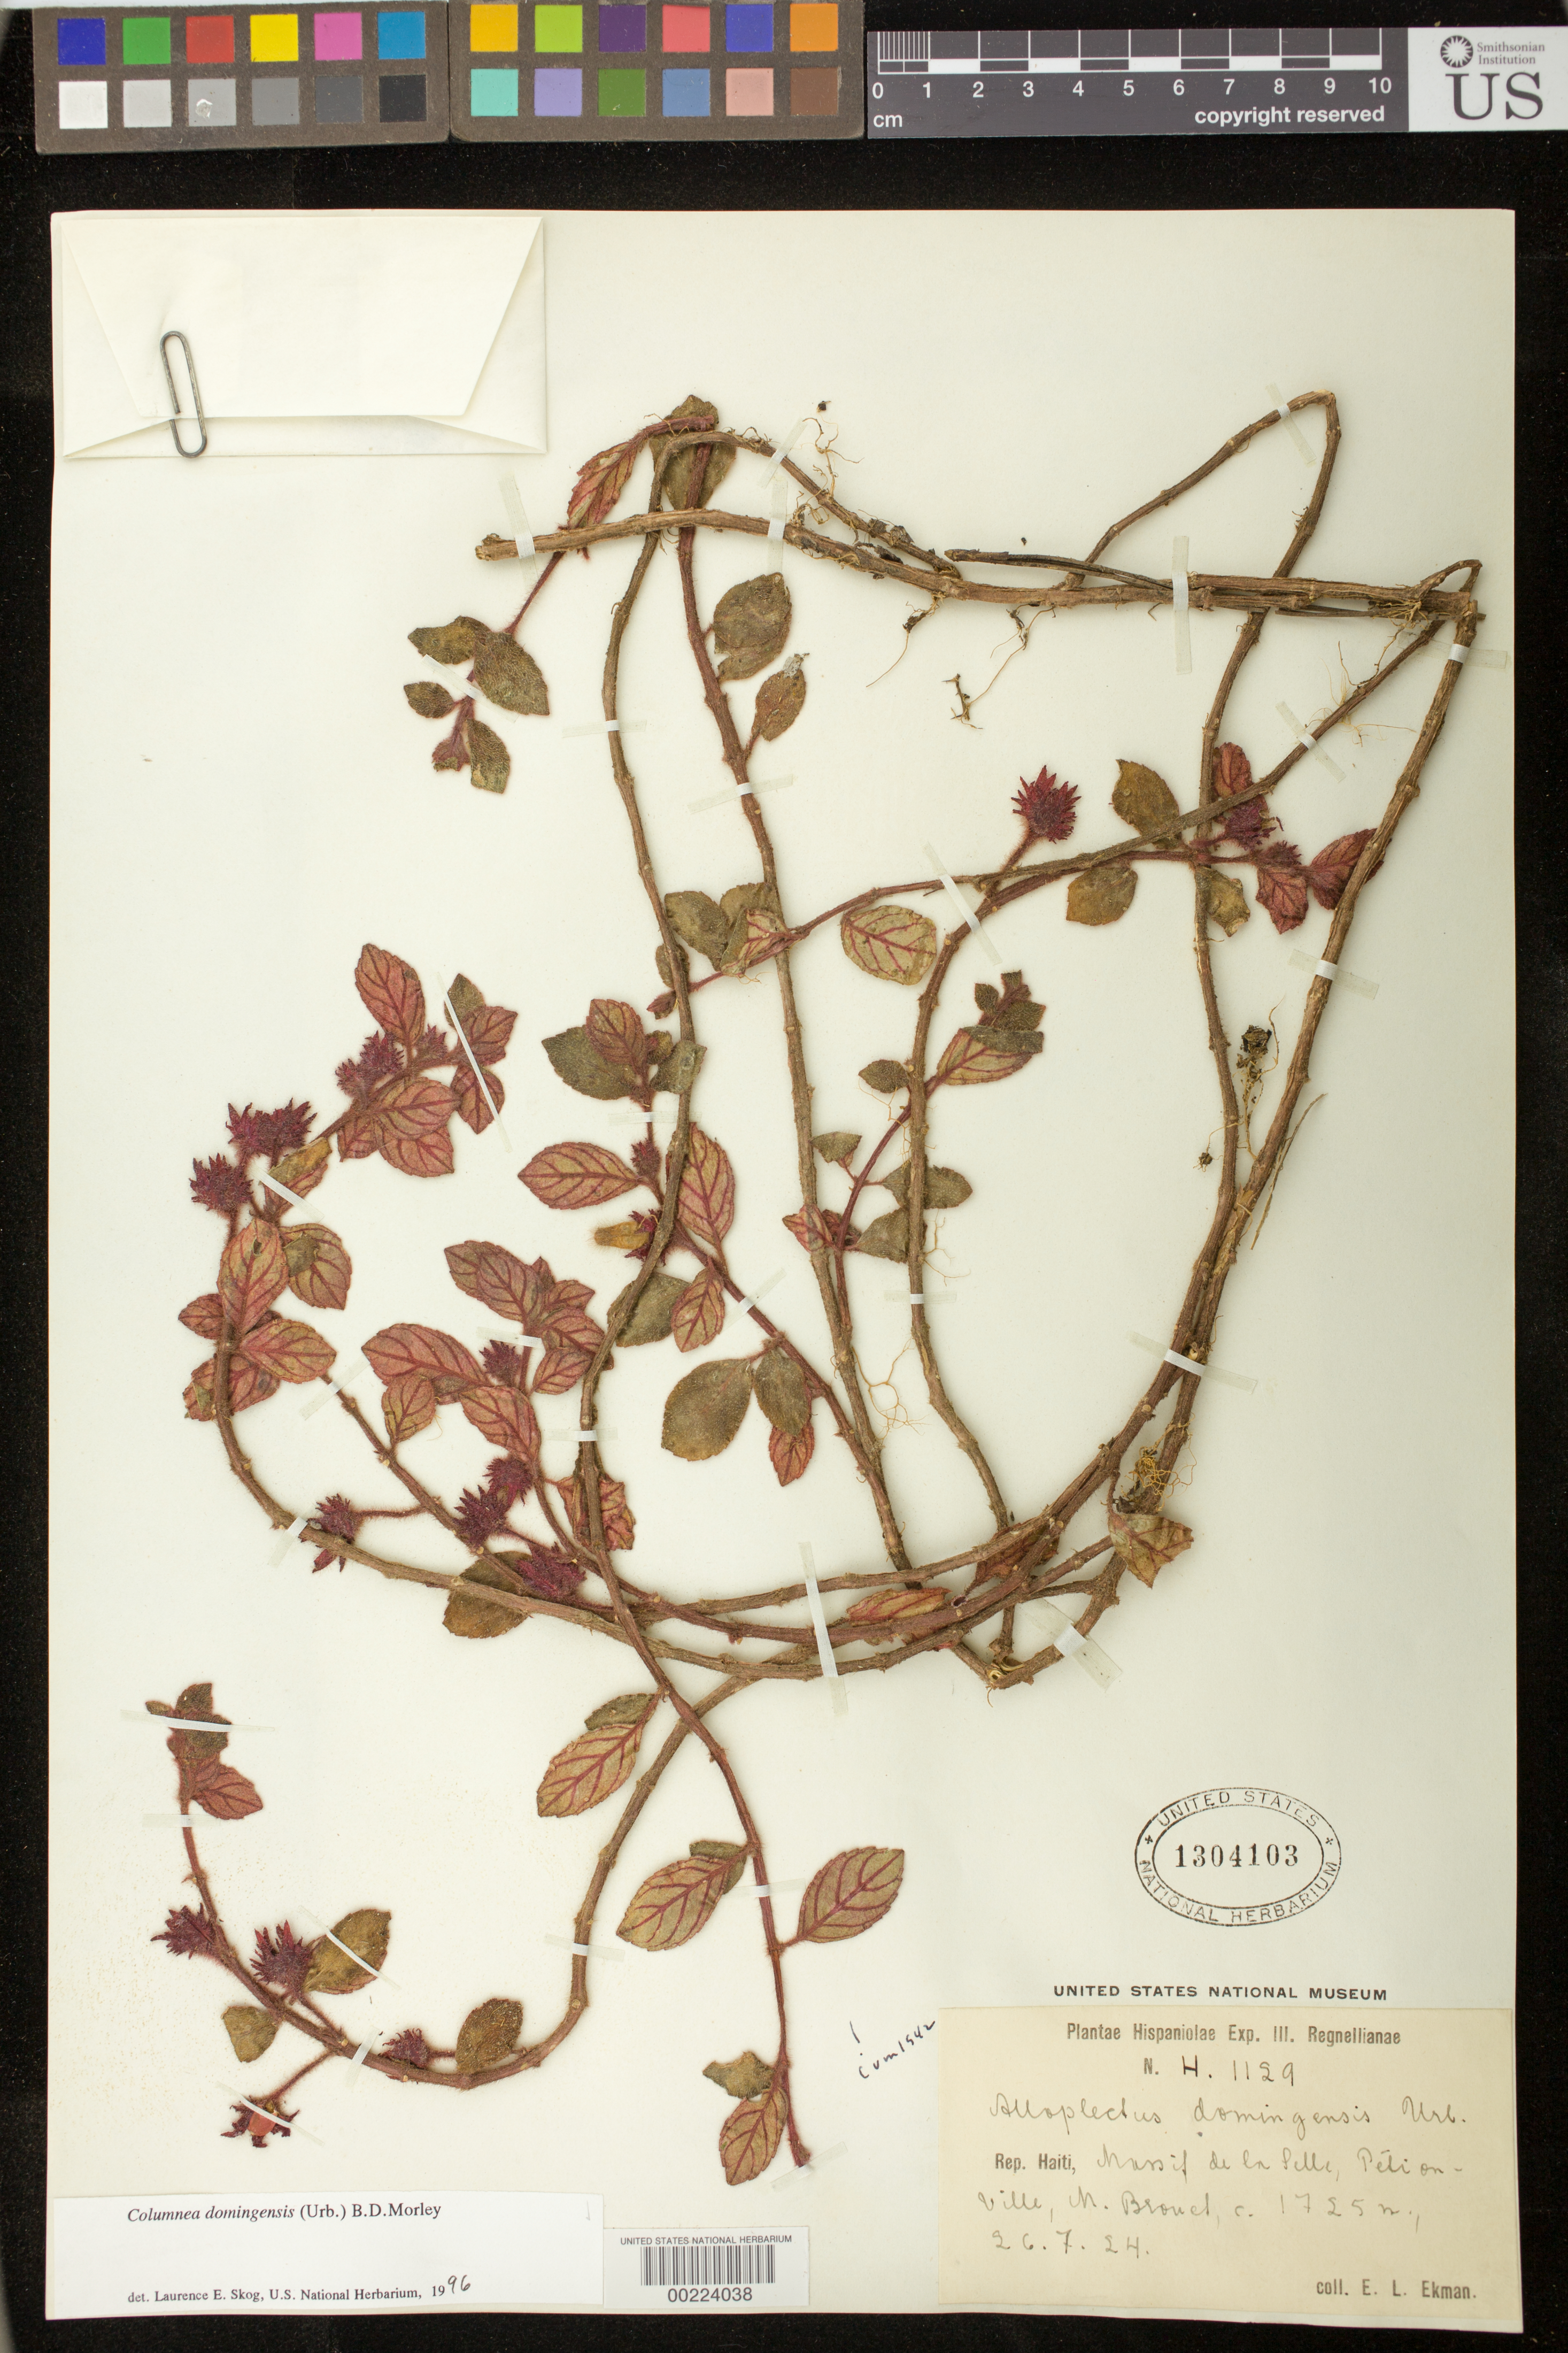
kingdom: Plantae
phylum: Tracheophyta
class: Magnoliopsida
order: Lamiales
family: Gesneriaceae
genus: Columnea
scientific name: Columnea domingensis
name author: (Urb.) B.D. Morley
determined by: Skog, Laurence E.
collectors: E. L. Ekman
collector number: H 1129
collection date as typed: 26 Jul 1924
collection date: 1924-07-26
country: Haiti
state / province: Ouest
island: Hispaniola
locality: Massif de la Selle, Pétionville, M. Brouel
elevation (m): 1725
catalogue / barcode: US 1304103